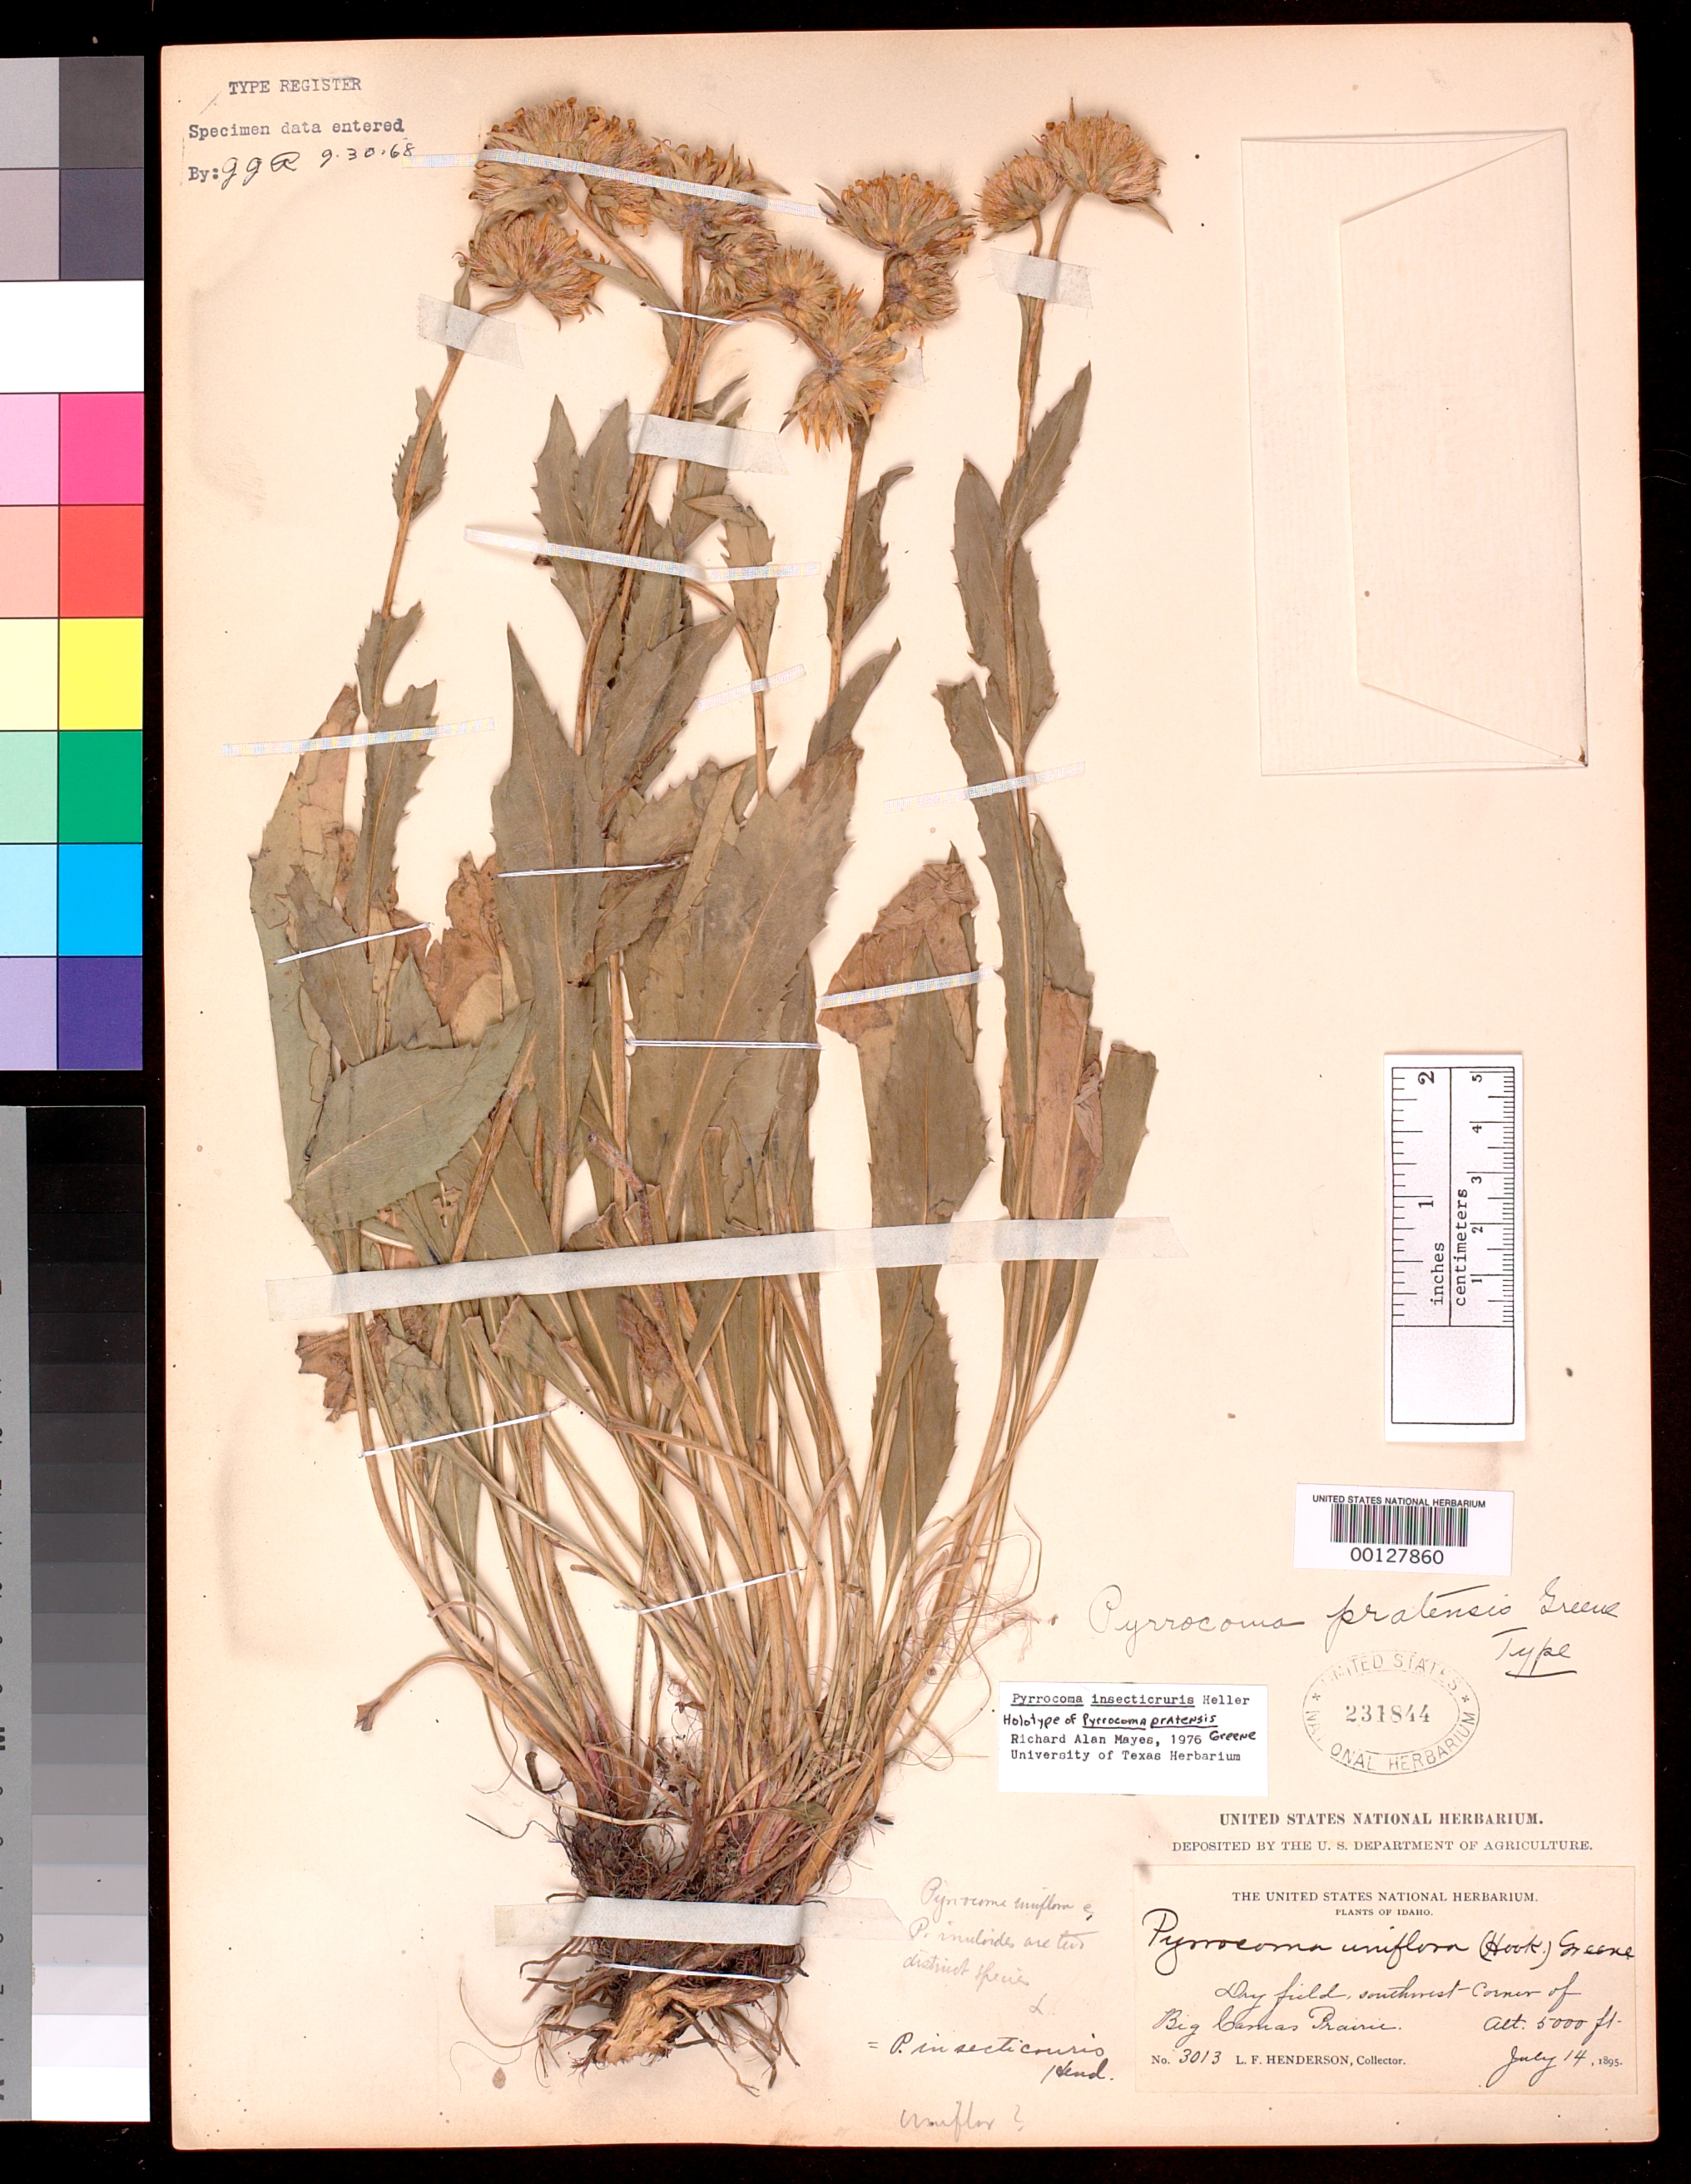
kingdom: Plantae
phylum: Tracheophyta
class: Magnoliopsida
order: Asterales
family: Asteraceae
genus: Pyrrocoma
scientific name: Pyrrocoma pratensis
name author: Greene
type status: Holotype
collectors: L. F. Henderson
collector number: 3013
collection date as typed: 14 Jul 1895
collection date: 1895-07-14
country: United States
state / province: Idaho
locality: SW corner of Camass Prairie.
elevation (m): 2438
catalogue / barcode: US 231844